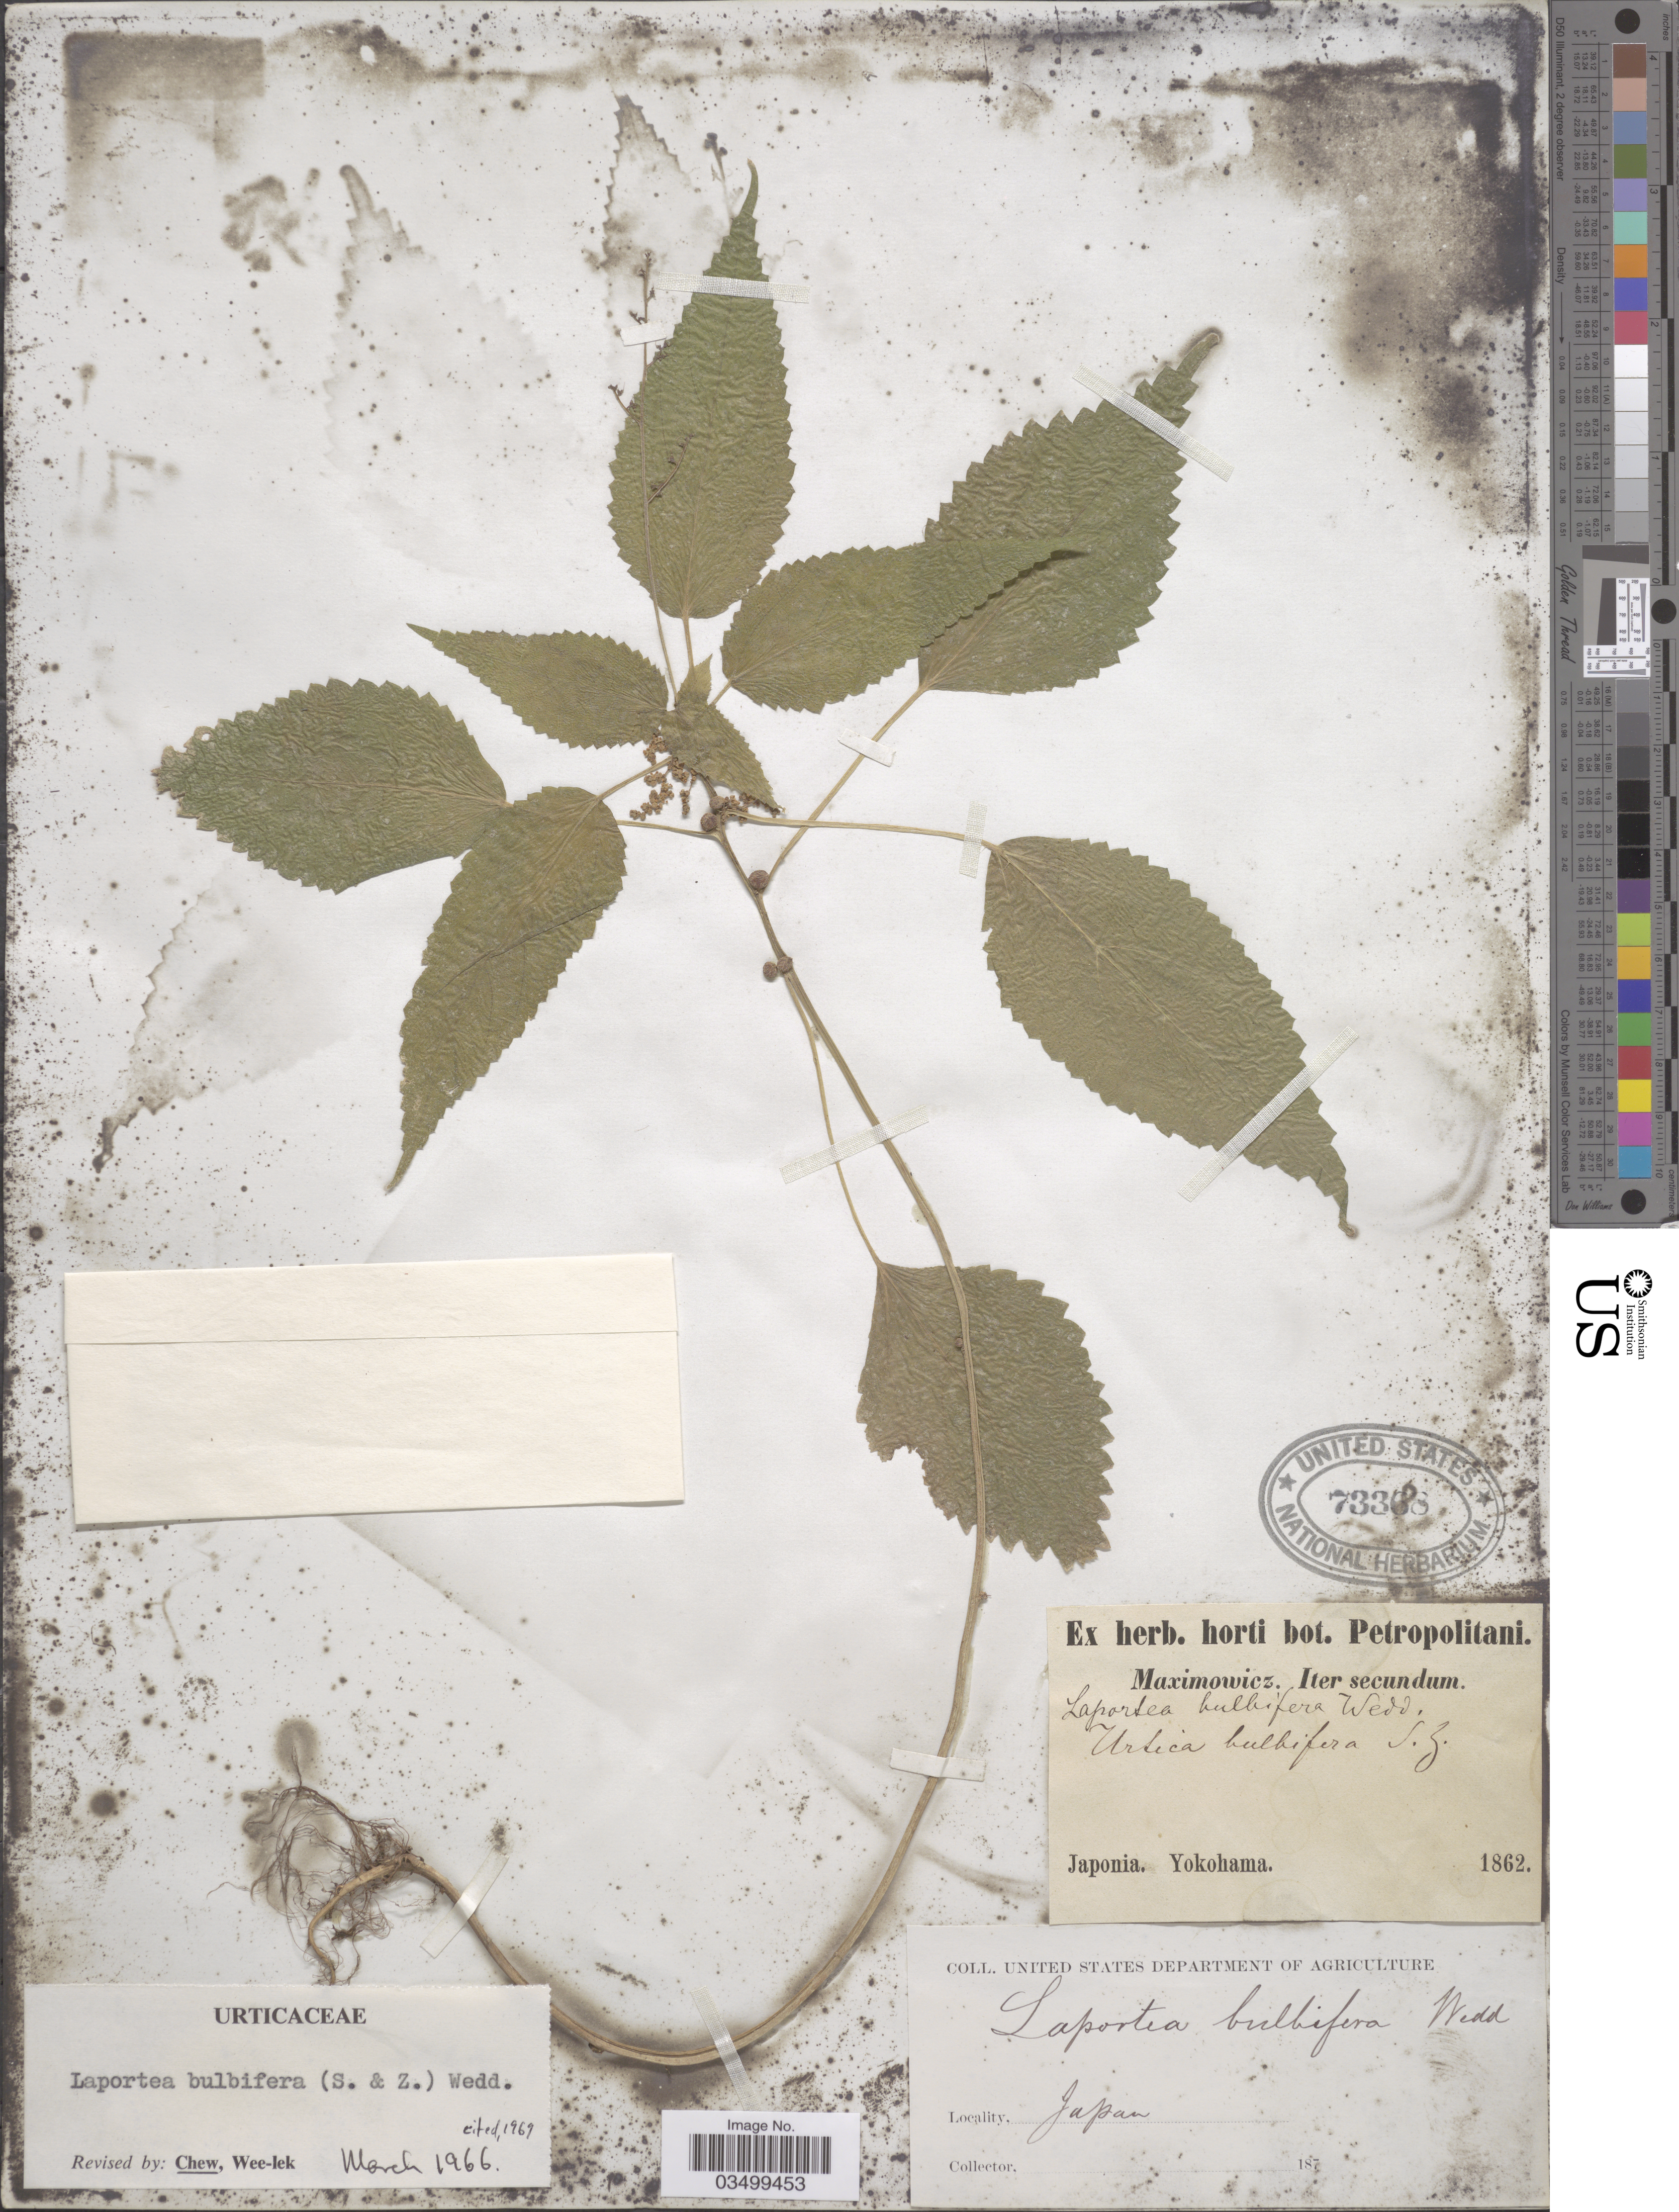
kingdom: Plantae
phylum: Tracheophyta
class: Magnoliopsida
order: Rosales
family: Urticaceae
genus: Laportea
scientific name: Laportea bulbifera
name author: (Siebold & Zucc.) Wedd.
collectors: Maximowicz, --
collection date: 1862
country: Japan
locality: Japonia. Yokohama.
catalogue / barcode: US 73388